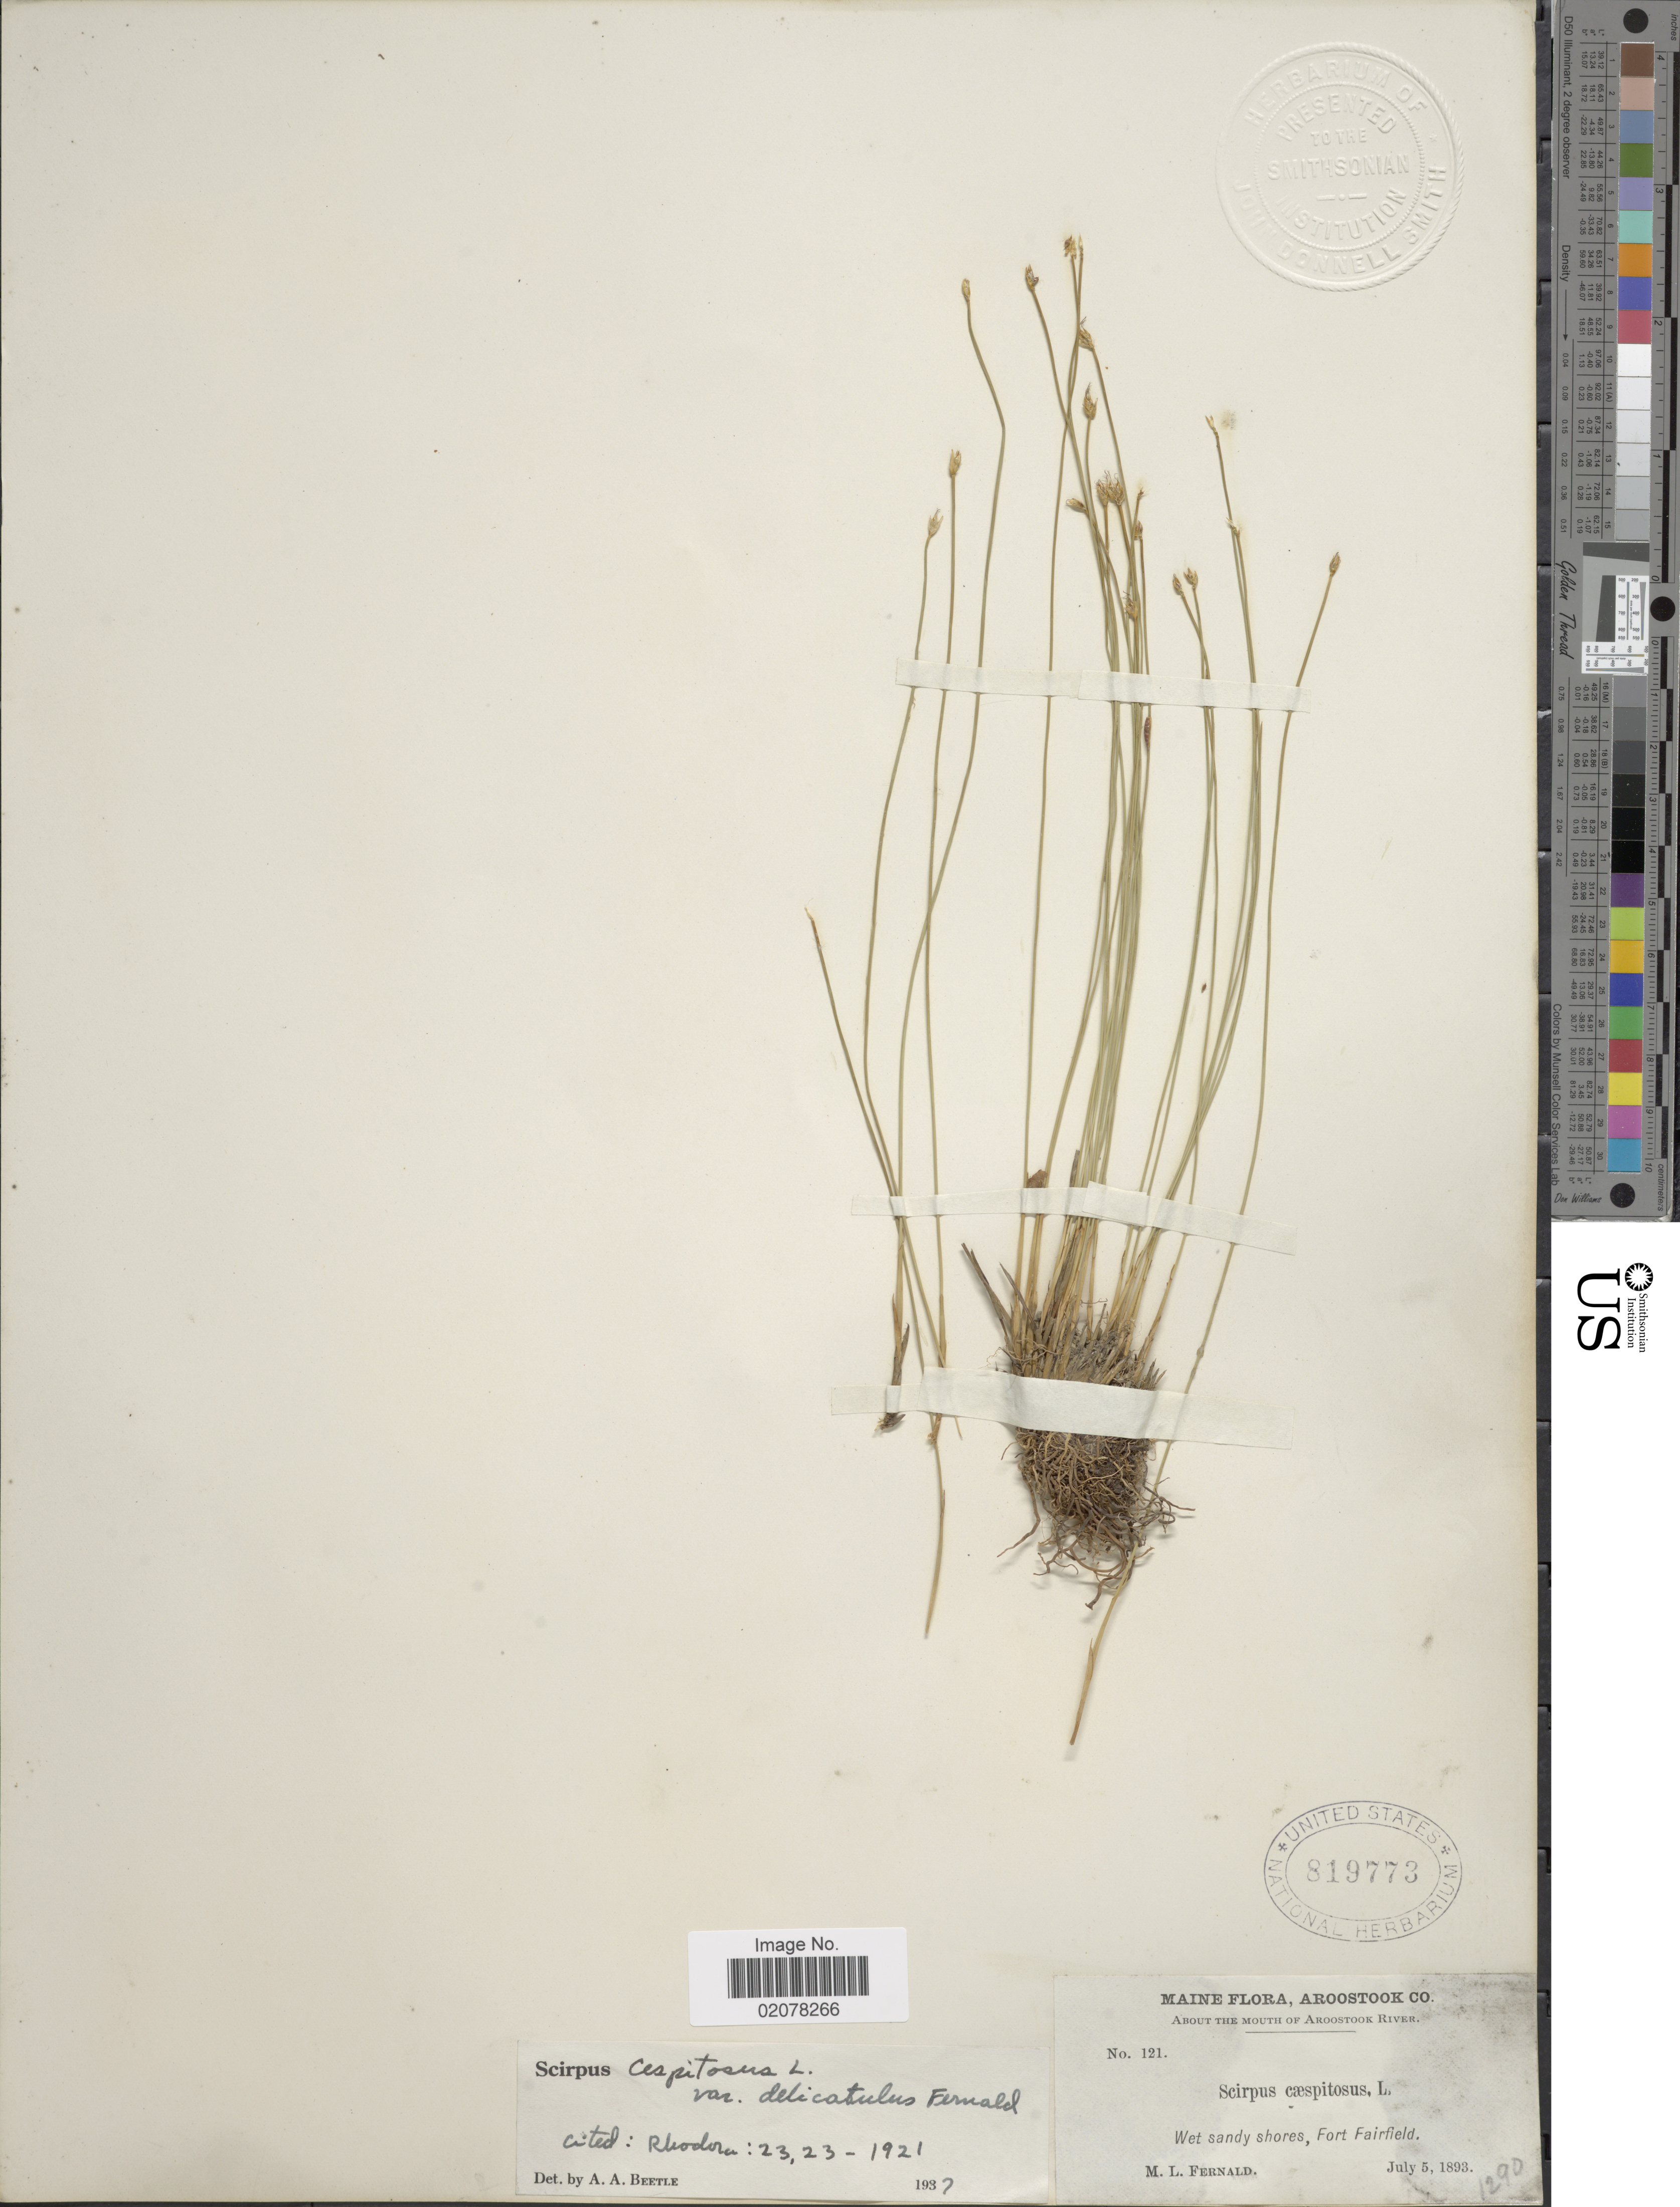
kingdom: Plantae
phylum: Tracheophyta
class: Liliopsida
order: Poales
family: Cyperaceae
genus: Trichophorum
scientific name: Trichophorum cespitosum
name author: (L.) Hartm.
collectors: M. L. Fernald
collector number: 121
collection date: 1893-07-05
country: United States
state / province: Maine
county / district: Aroostook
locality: wet sandy shores, Fort Fairfield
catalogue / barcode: US 819773